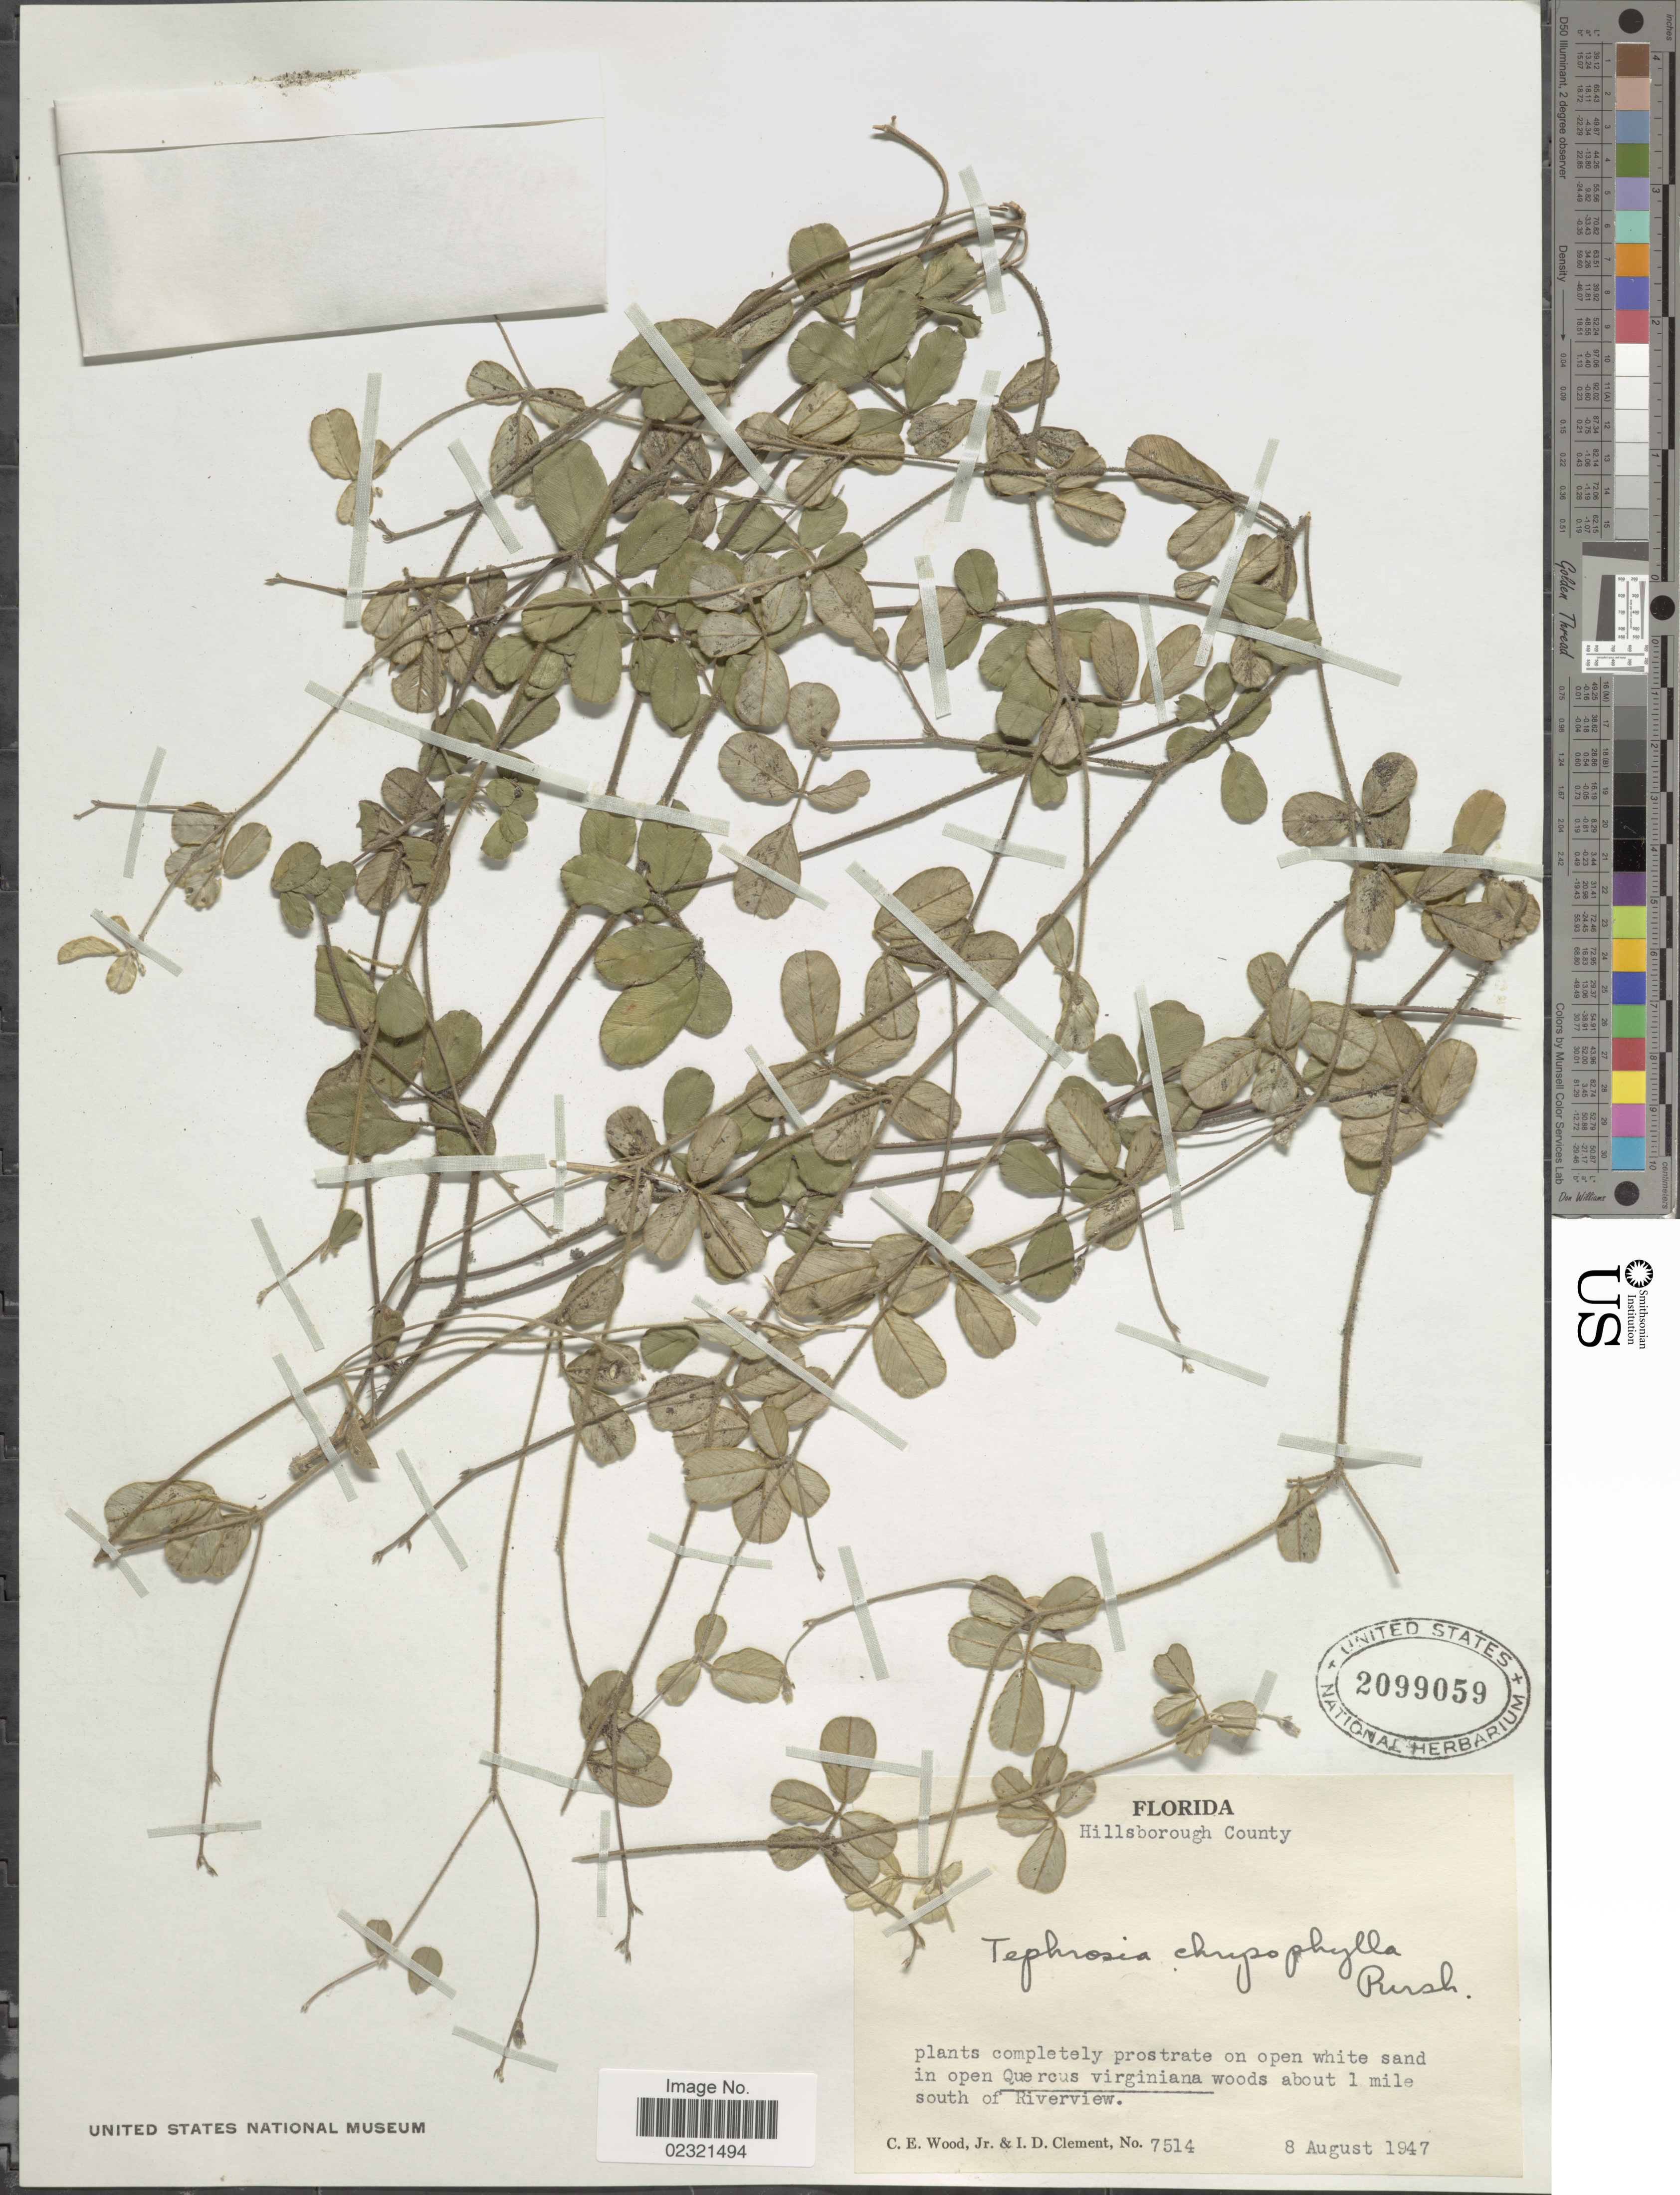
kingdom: Plantae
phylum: Tracheophyta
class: Magnoliopsida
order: Fabales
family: Fabaceae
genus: Tephrosia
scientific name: Tephrosia chrysophylla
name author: Pursh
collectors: C. Wood & I. Clement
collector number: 7514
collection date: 1947-08-08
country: United States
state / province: Florida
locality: Hillsborough County. About 1 miles south of Riverview.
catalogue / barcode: US 2099059